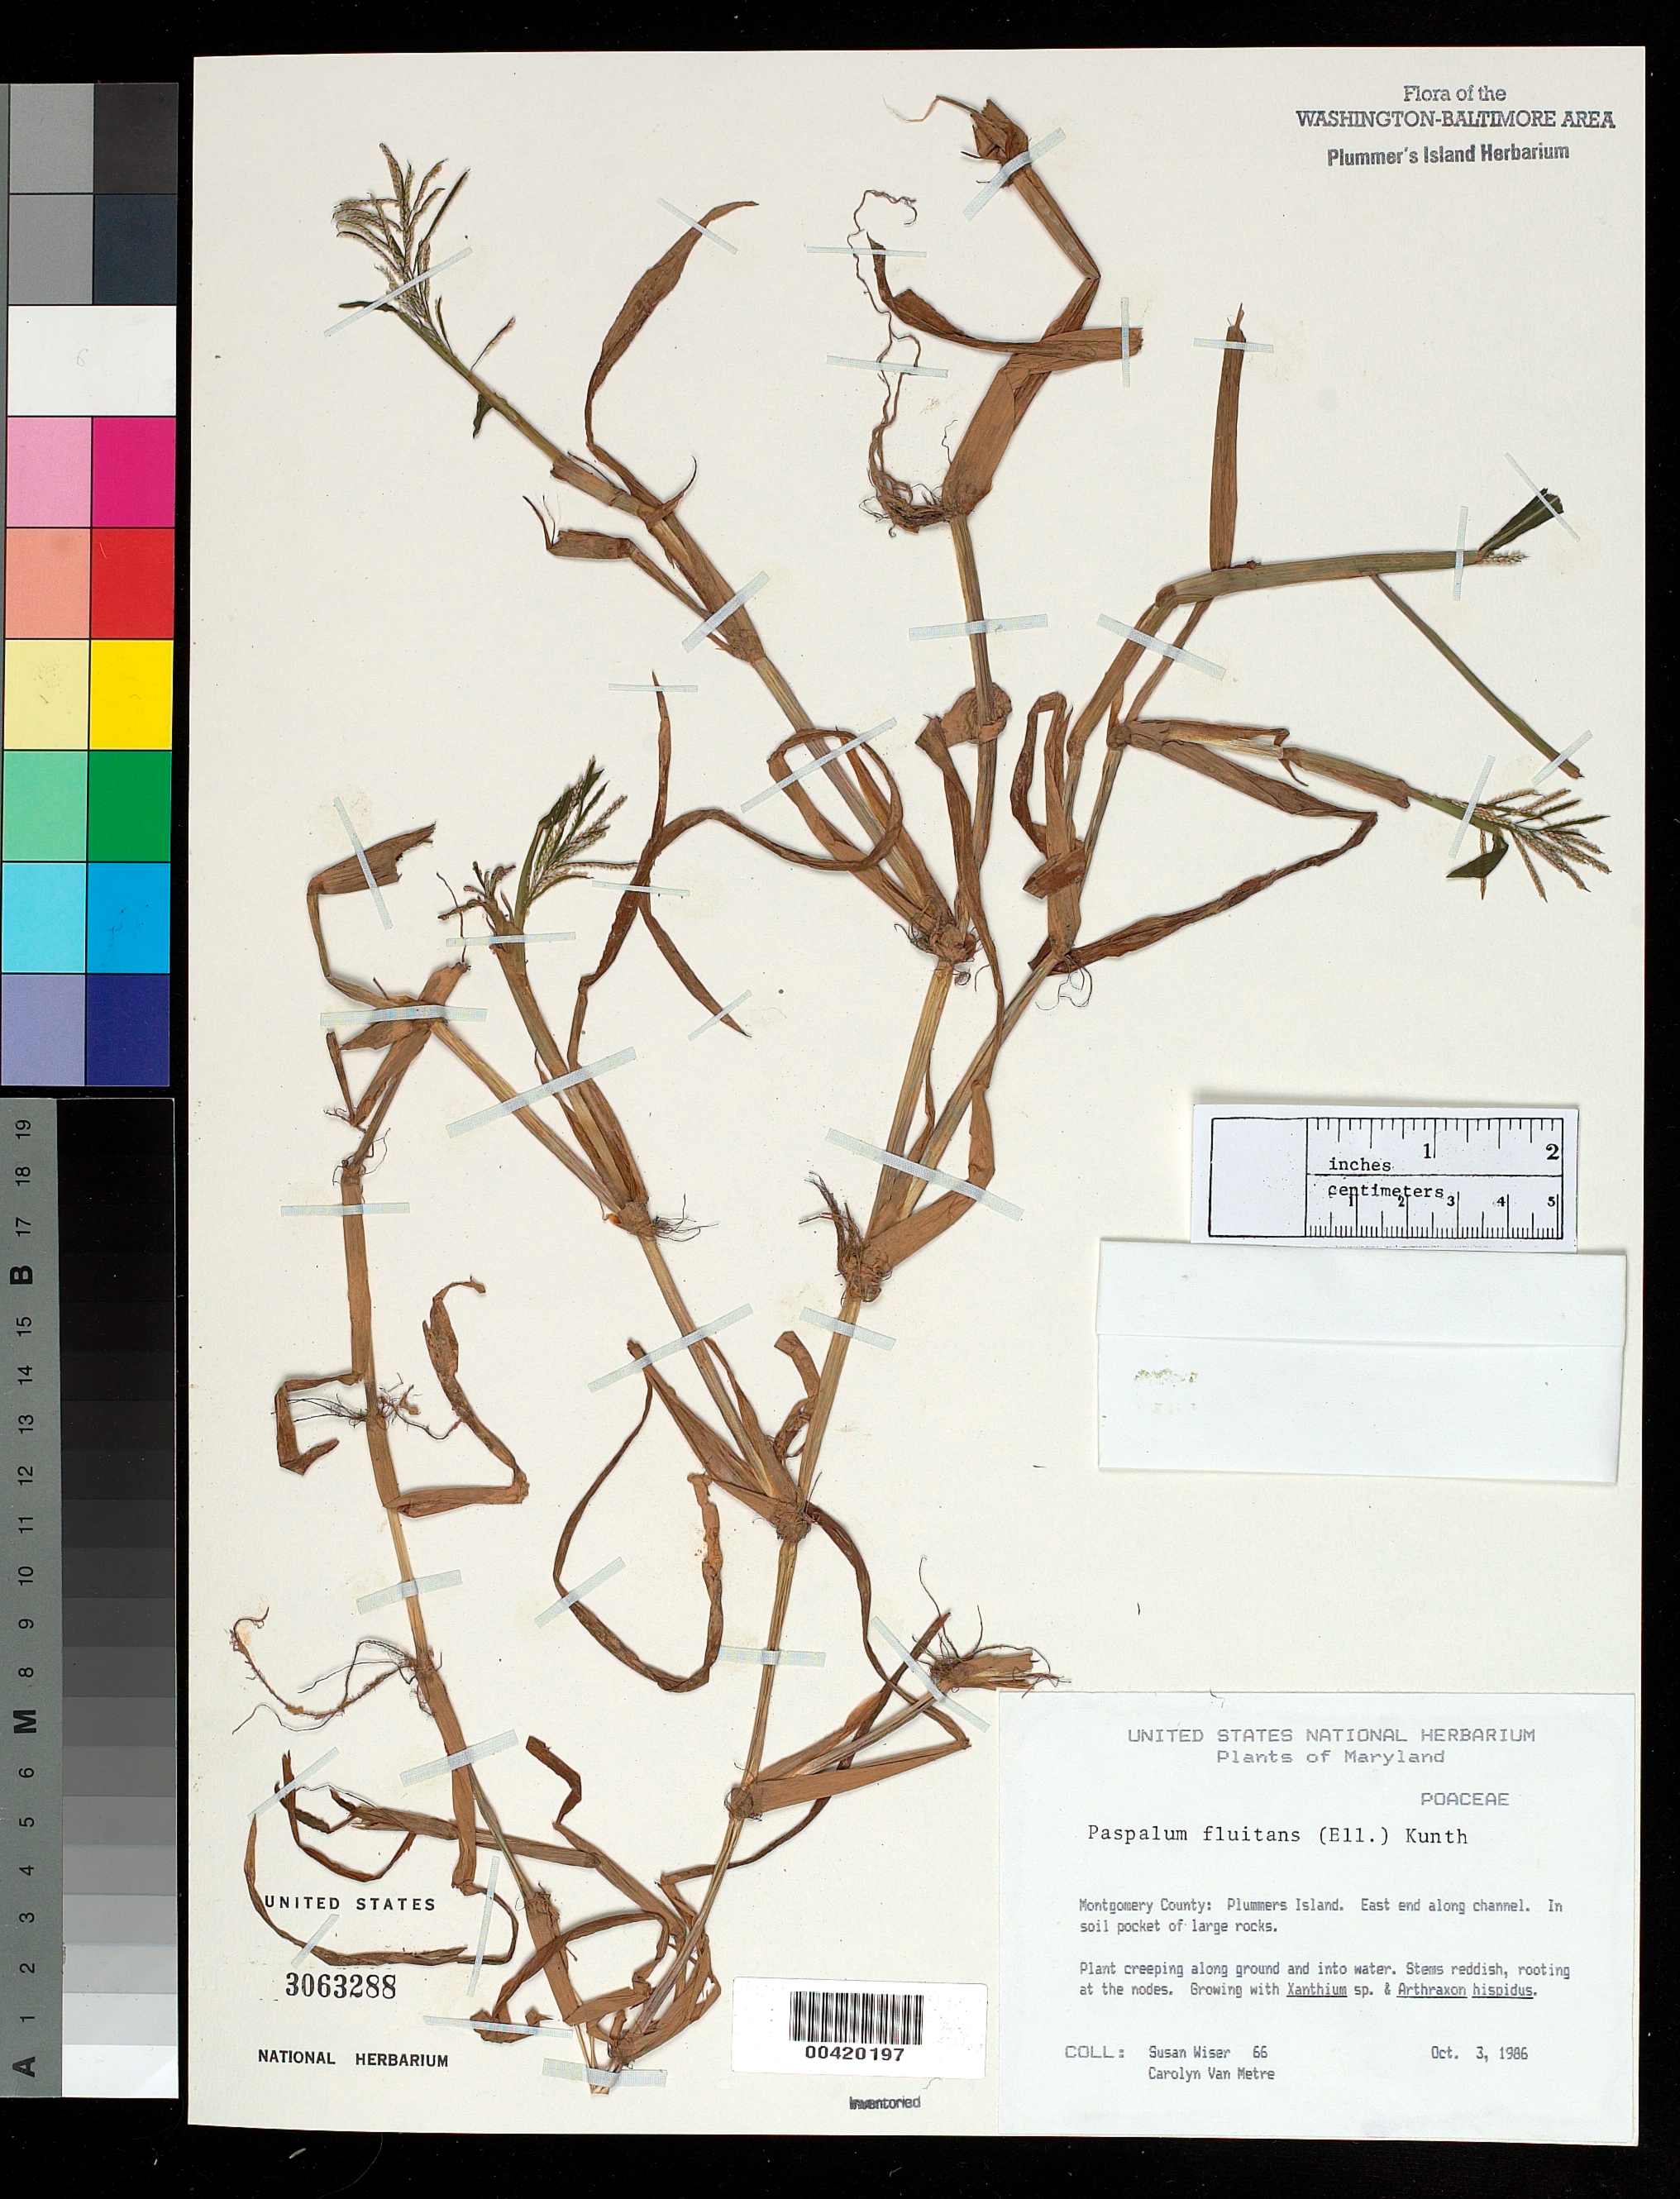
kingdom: Plantae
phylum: Tracheophyta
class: Liliopsida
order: Poales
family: Poaceae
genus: Paspalum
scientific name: Paspalum fluitans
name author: (Elliott) Kunth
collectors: S. Wiser & C. Van metre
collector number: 66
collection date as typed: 03 Oct 1986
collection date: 1986-10-03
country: United States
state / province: Maryland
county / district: Montgomery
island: Plummers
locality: Plummer's Island; east end along Channel. C. & O. Canal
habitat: In soil pocket of large rocks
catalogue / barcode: US 3063288